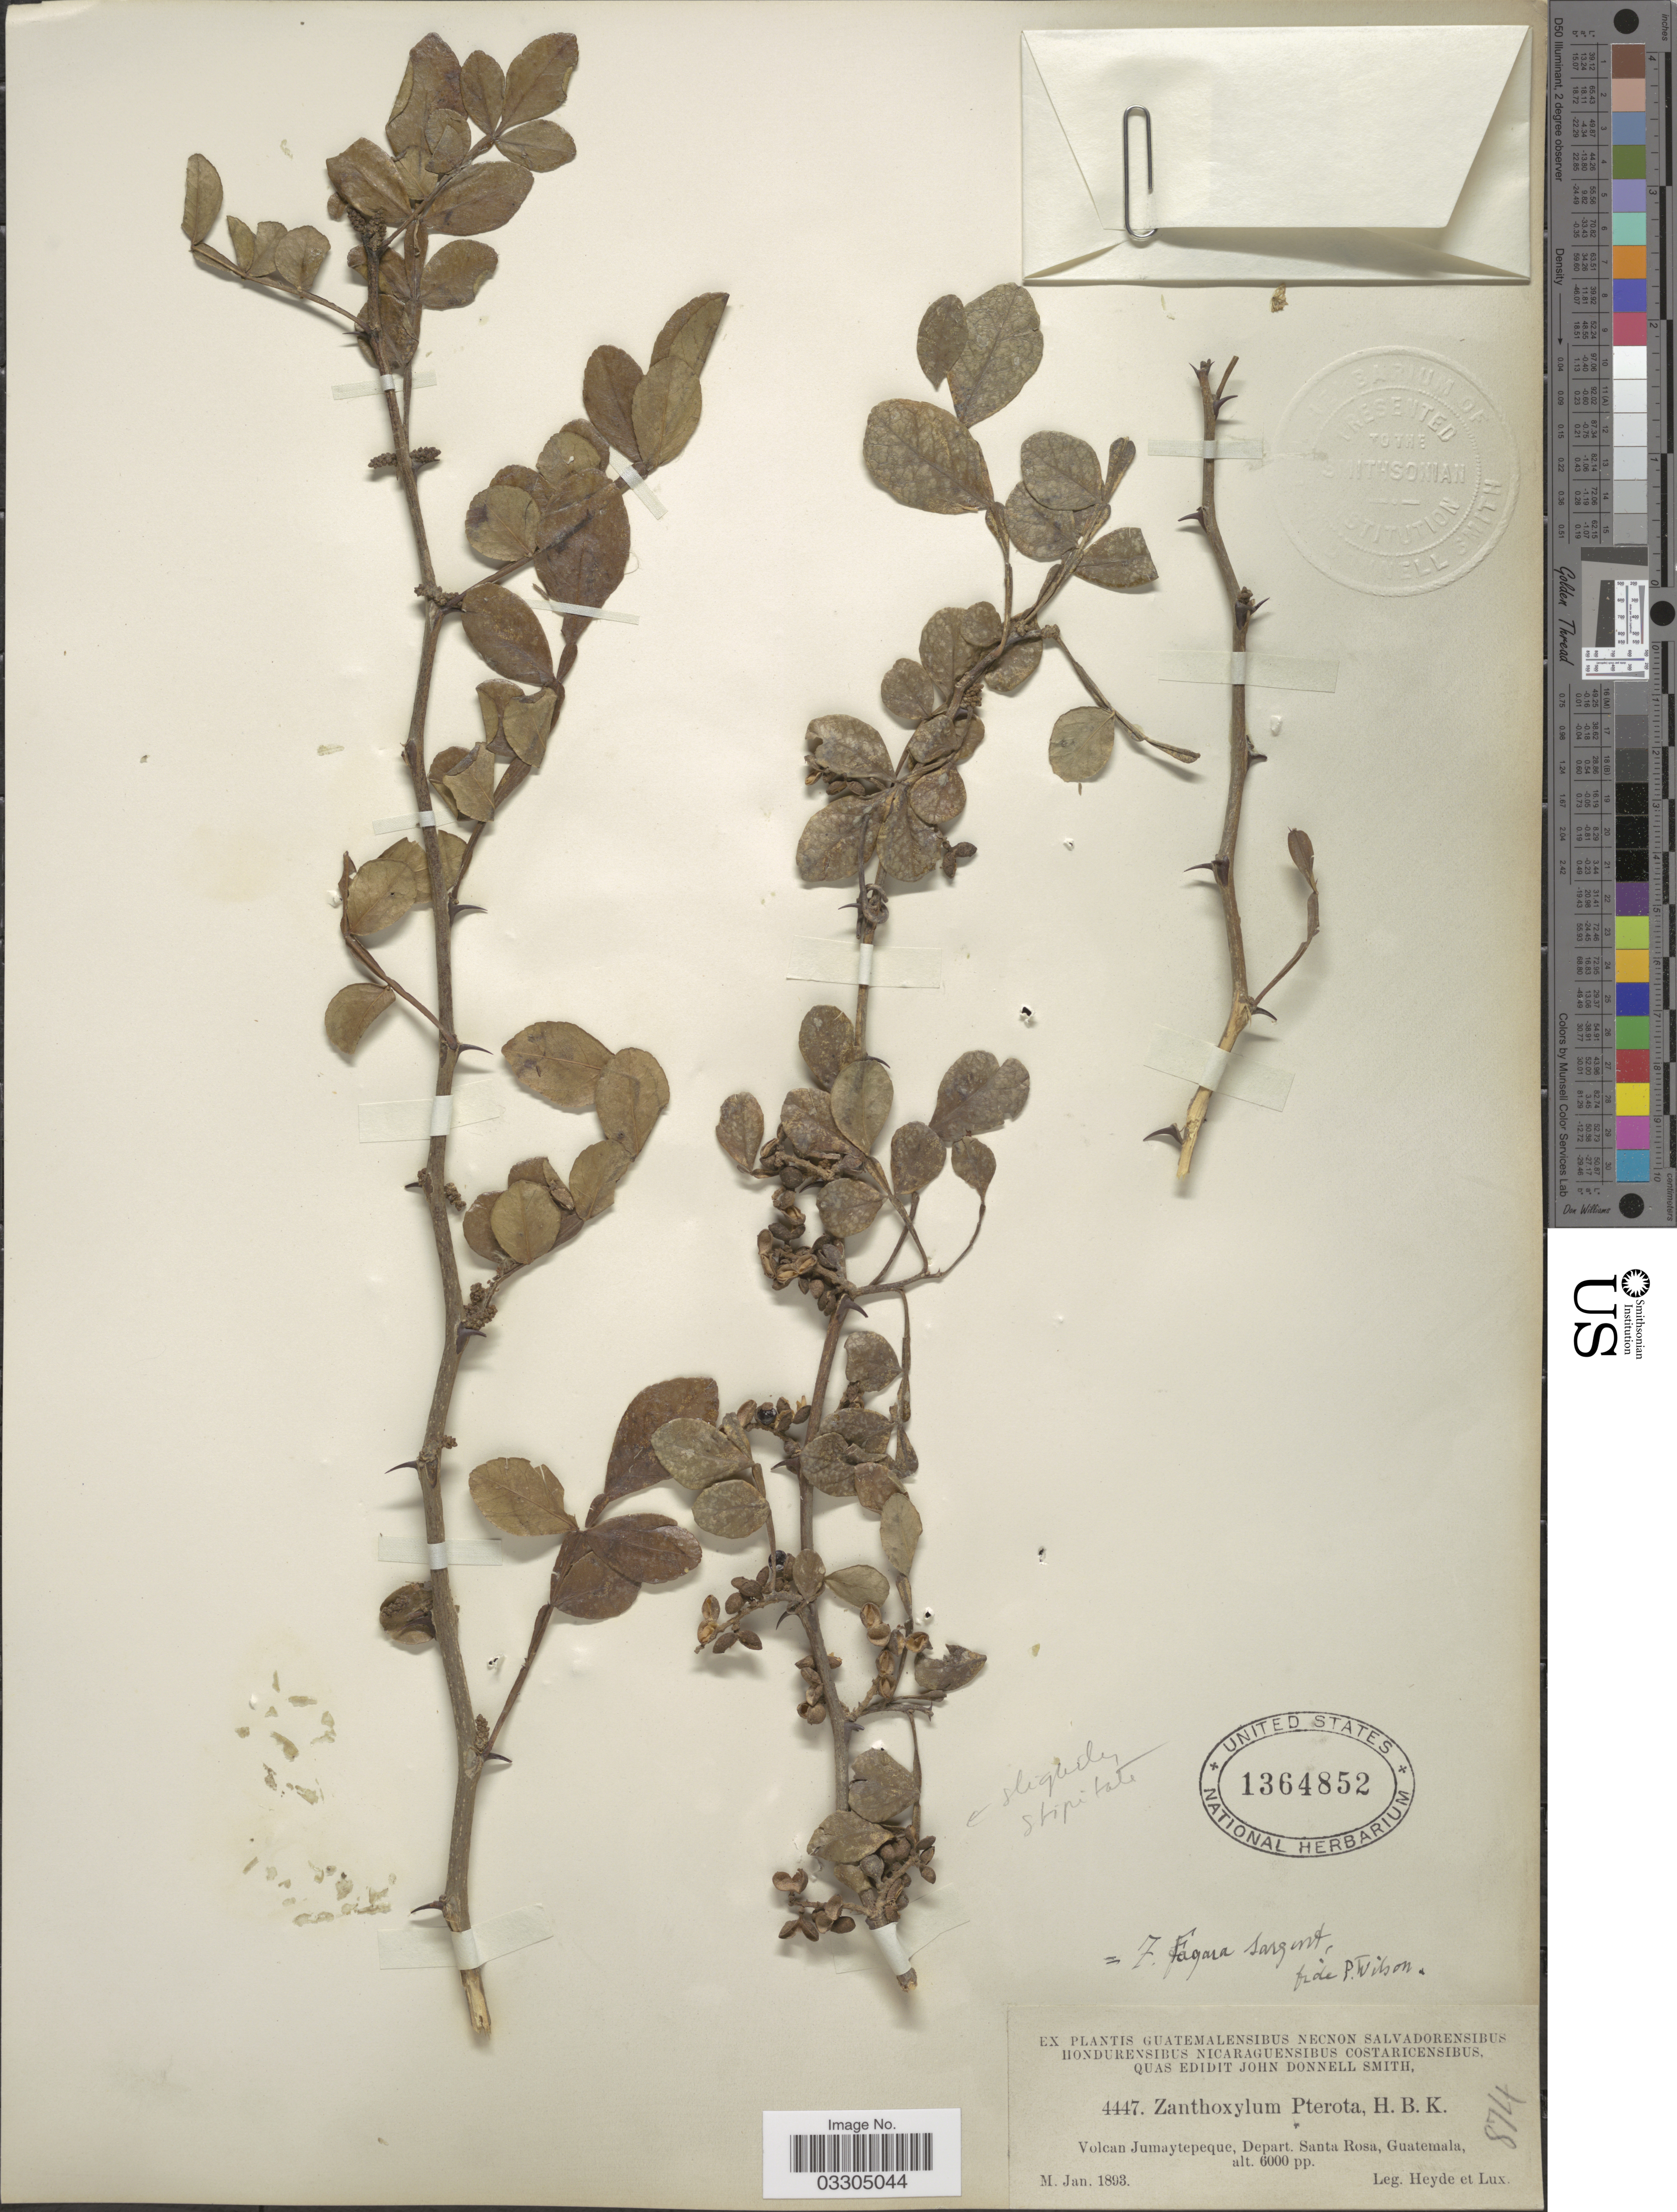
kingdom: Plantae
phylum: Tracheophyta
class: Magnoliopsida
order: Sapindales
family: Rutaceae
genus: Zanthoxylum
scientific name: Zanthoxylum fagara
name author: (L.) Sarg.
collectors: Heyde & Lux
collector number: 4447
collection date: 1893-01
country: Guatemala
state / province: Santa Rosa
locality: Volcan Jumaytepeque, Depart. Santa Rosa.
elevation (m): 1829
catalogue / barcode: US 1364852